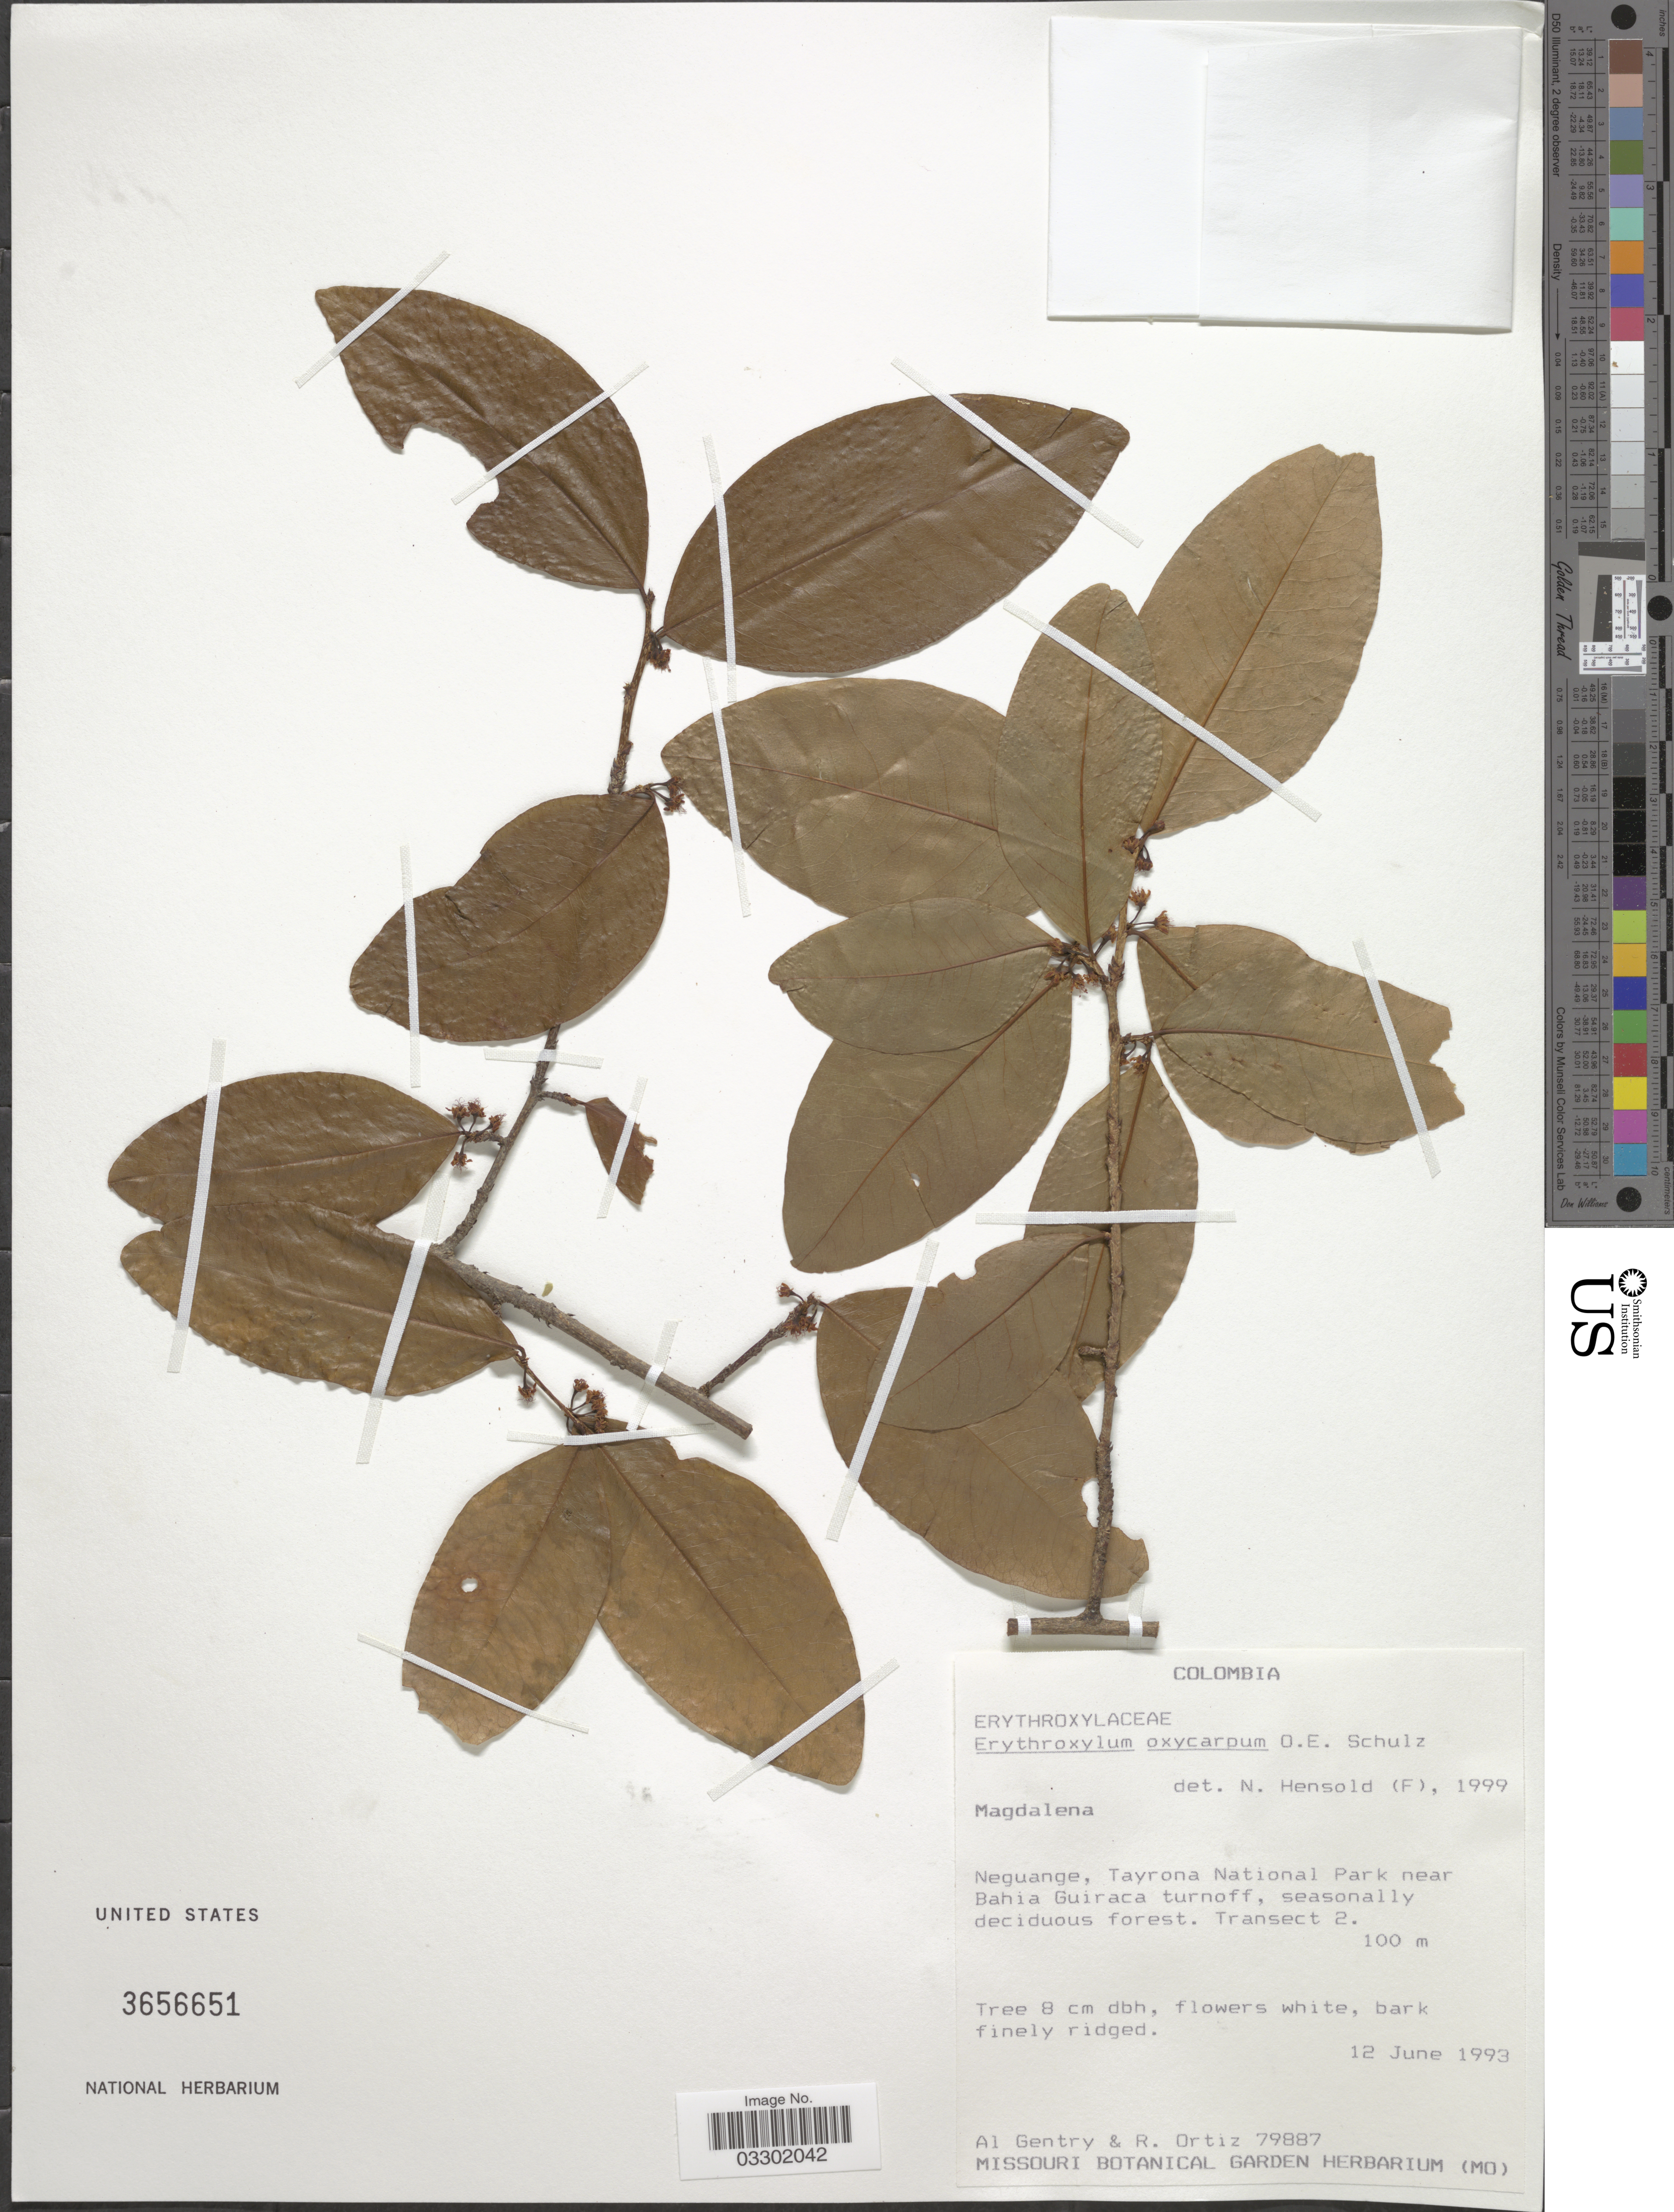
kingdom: Plantae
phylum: Tracheophyta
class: Magnoliopsida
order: Malpighiales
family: Erythroxylaceae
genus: Erythroxylum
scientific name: Erythroxylum oxycarpum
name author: O.E. Schulz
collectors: A. H. Gentry & R. Ortiz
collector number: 79887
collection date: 1993-06-12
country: Colombia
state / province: Magdalena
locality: Neguange, Tayrona National Park near Bahia Guiraca turnoff.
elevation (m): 100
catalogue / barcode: US 3656651